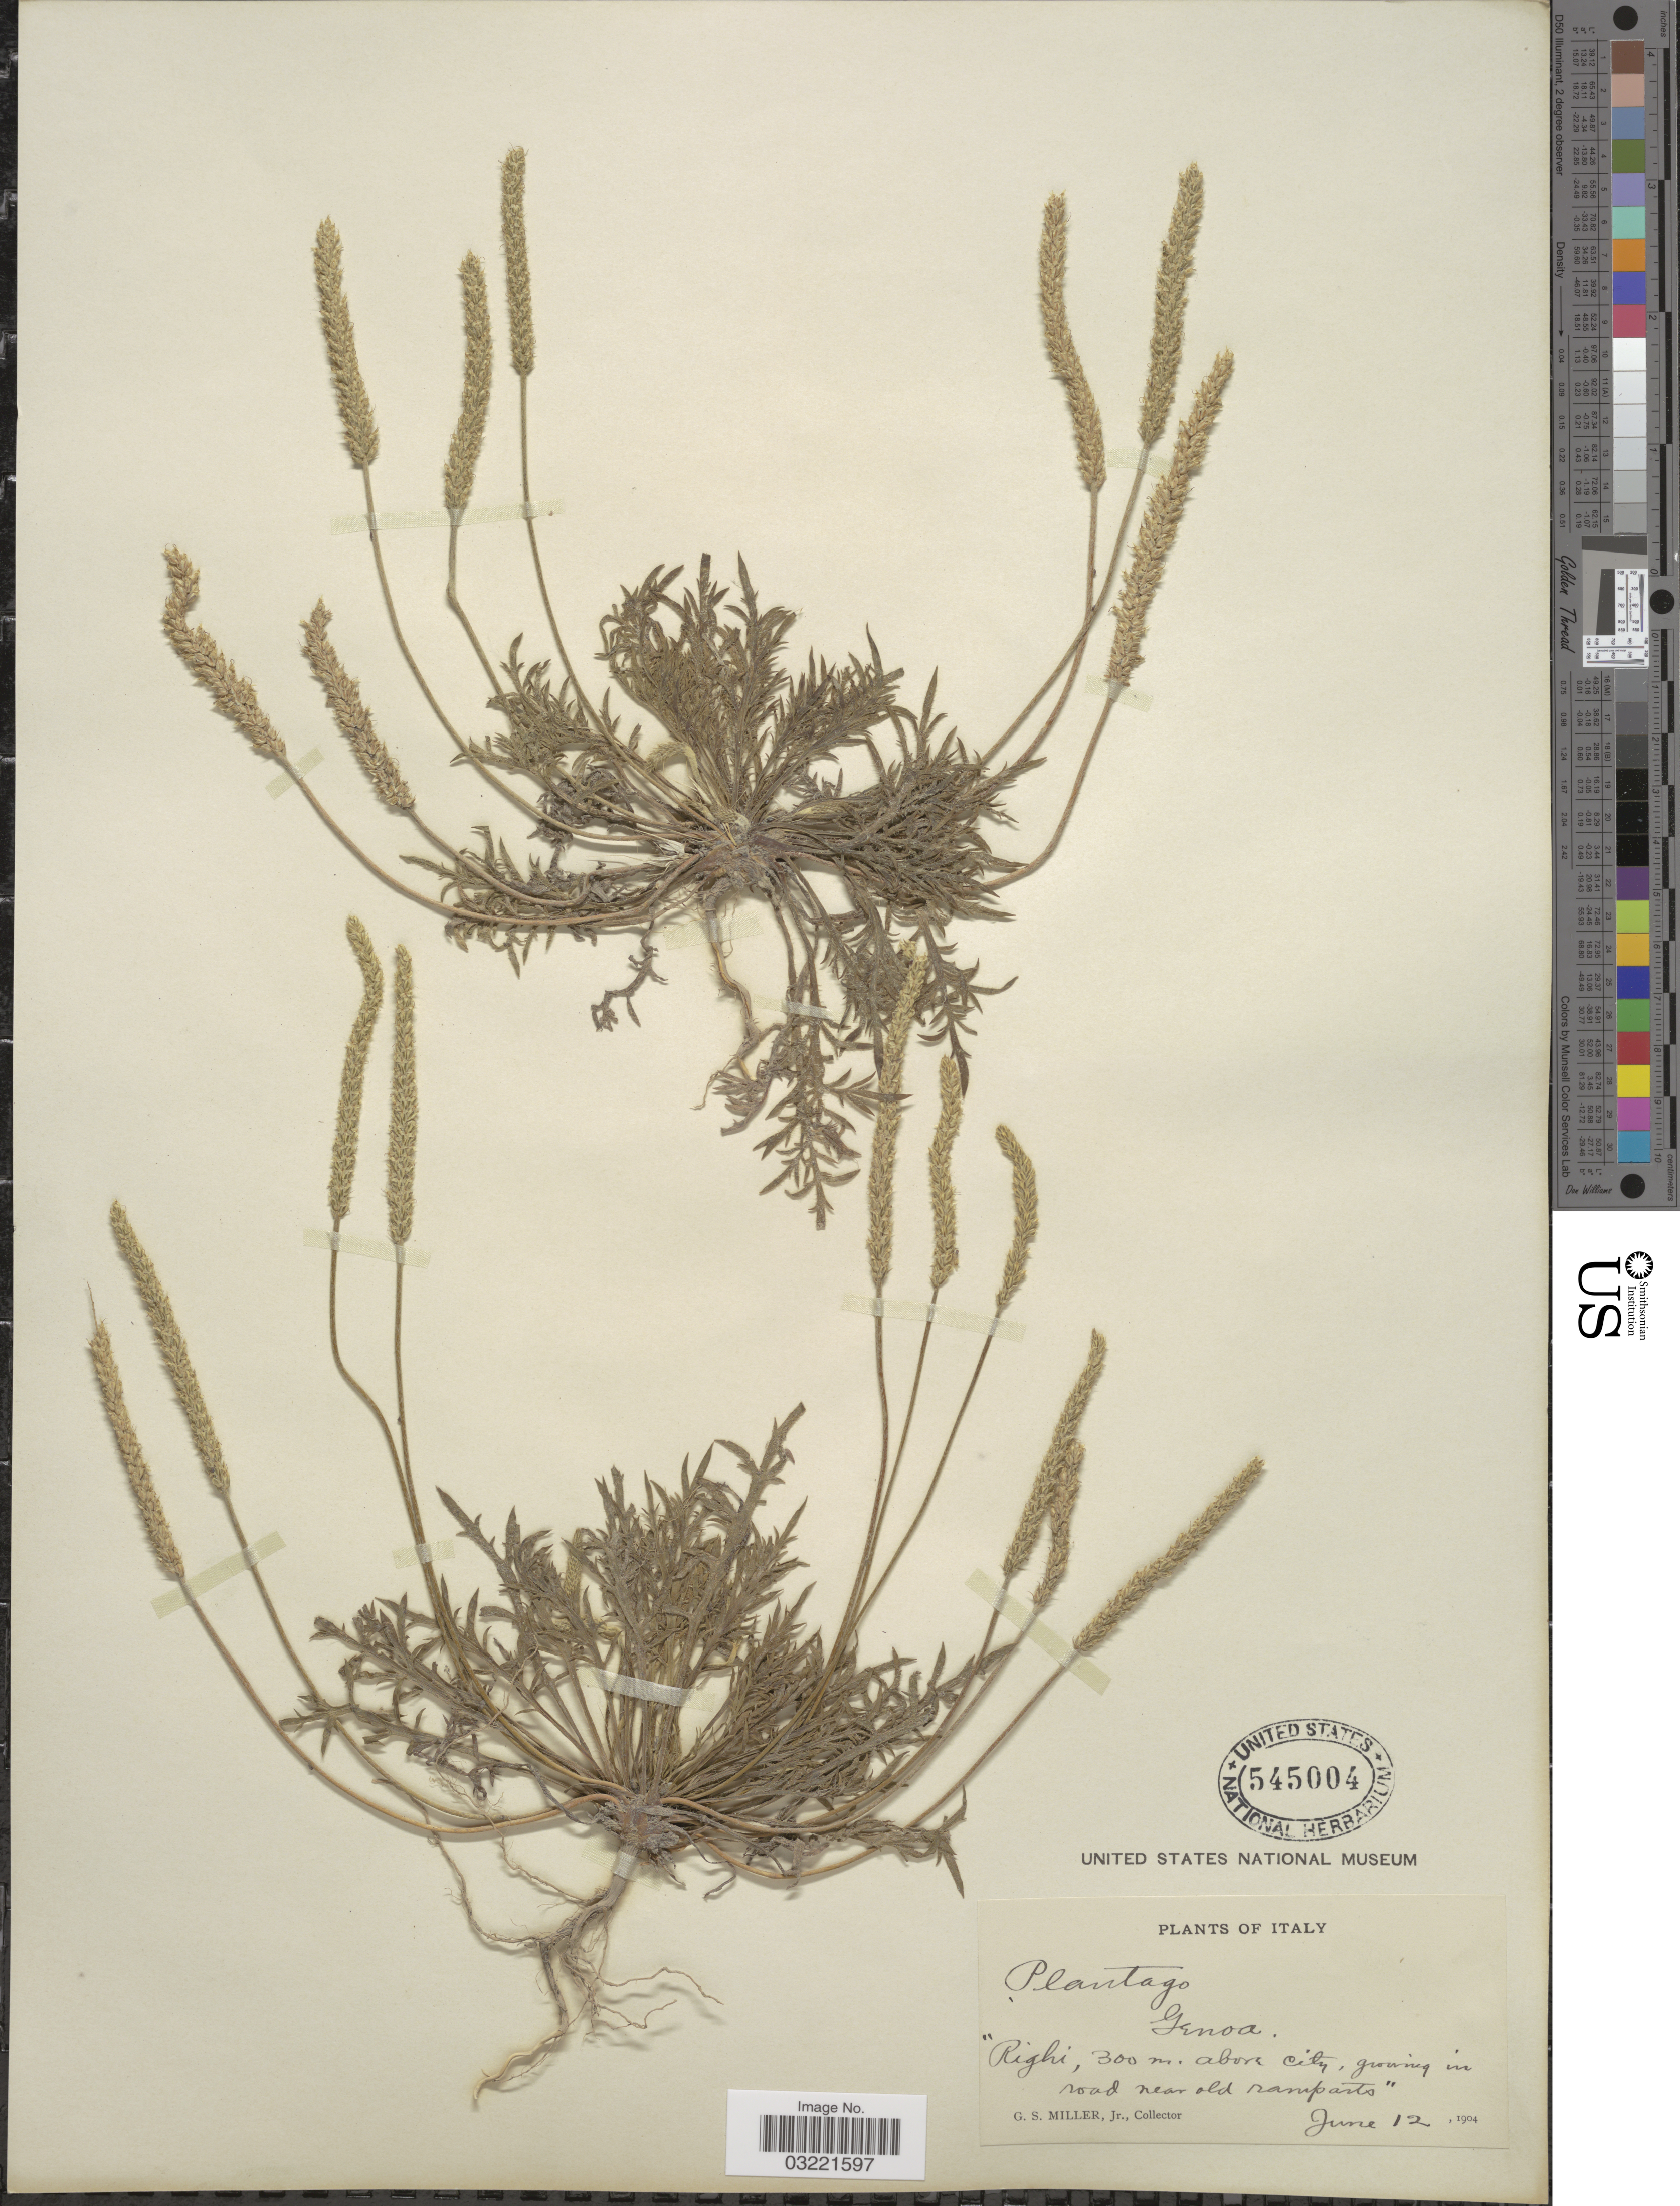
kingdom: Plantae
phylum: Tracheophyta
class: Magnoliopsida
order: Lamiales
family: Plantaginaceae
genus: Plantago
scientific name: Plantago coronopus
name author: L.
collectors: G. S. Miller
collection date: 1904-06-12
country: Italy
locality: Genoa. Righi.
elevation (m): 300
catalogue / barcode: US 545004